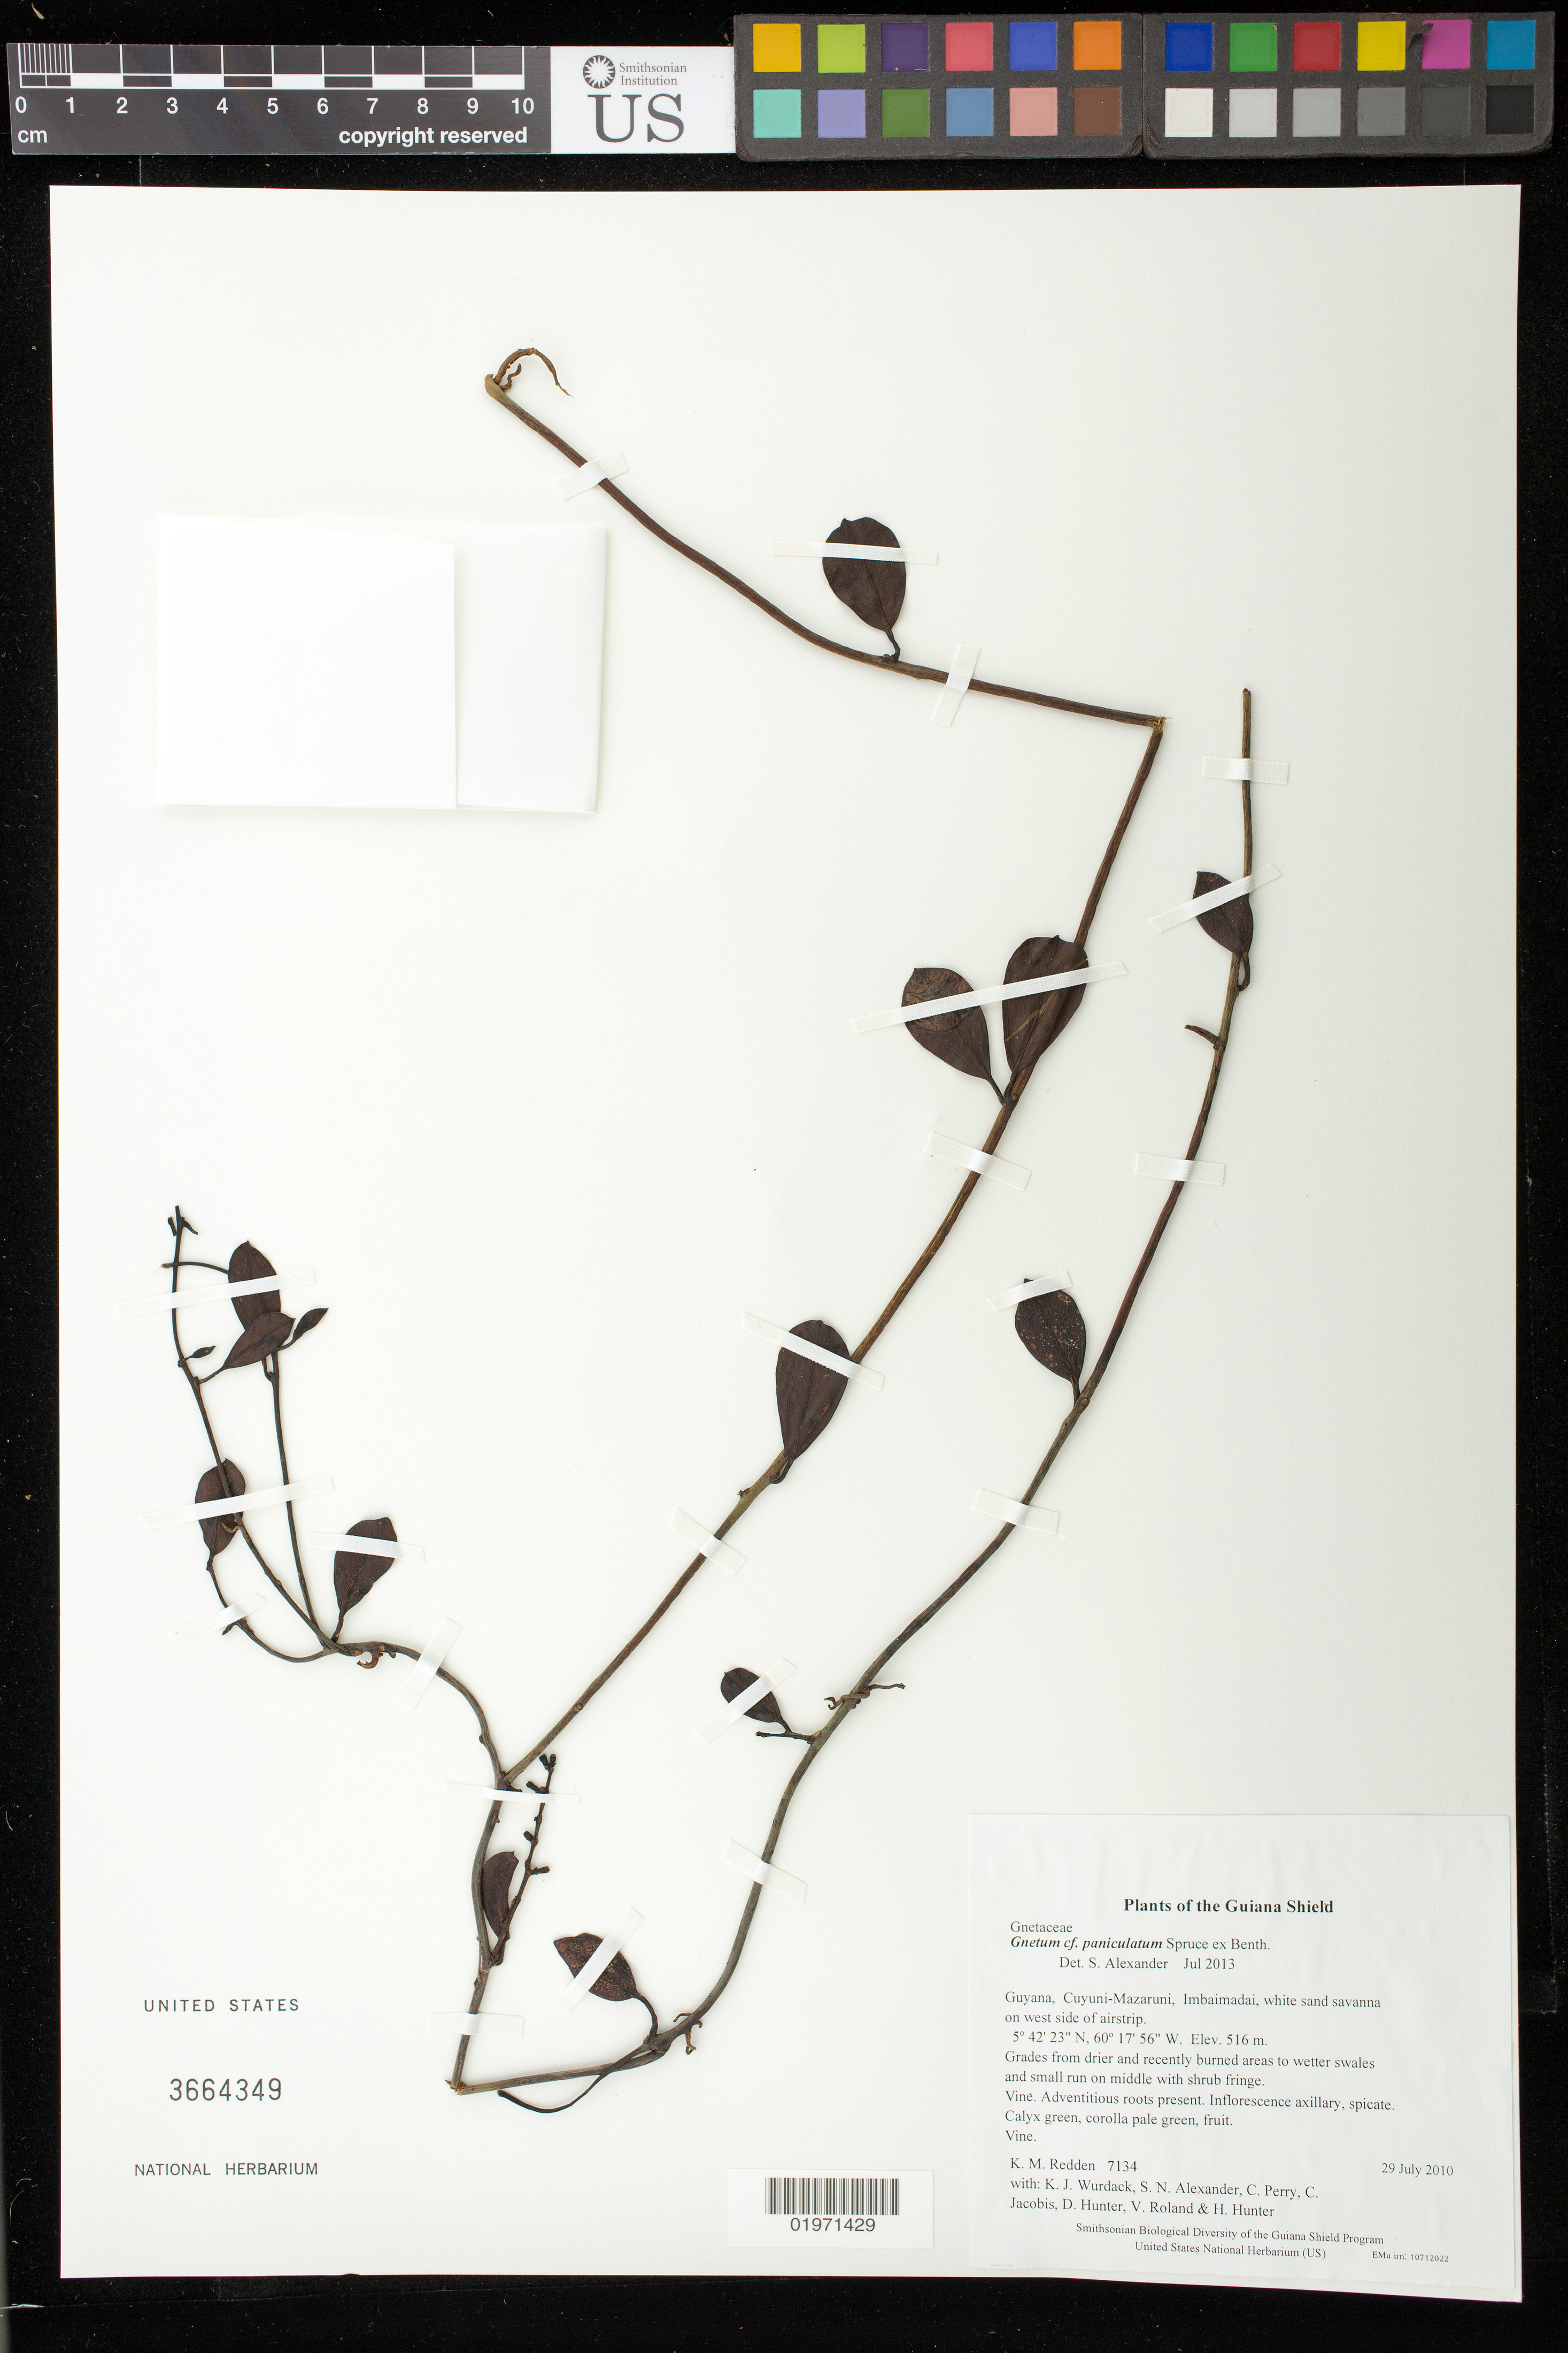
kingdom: Plantae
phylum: Tracheophyta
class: Gnetopsida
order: Gnetales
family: Gnetaceae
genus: Gnetum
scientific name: Gnetum paniculatum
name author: Spruce ex Benth.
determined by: Alexander, Sarah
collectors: K. M. Redden, K. Wurdack, S. N. Alexander, C. Perry, C. Jacobis, D. Hunter, V. Roland & H. Hunter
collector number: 7134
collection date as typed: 29 July 2010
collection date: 2010-07-29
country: Guyana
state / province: Cuyuni-Mazaruni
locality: Imbaimadai, white sand savanna on west side of airstrip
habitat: Grades from drier and recently burned areas to wetter swales and small run on middle with shrub fringe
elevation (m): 516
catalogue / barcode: US 3664349